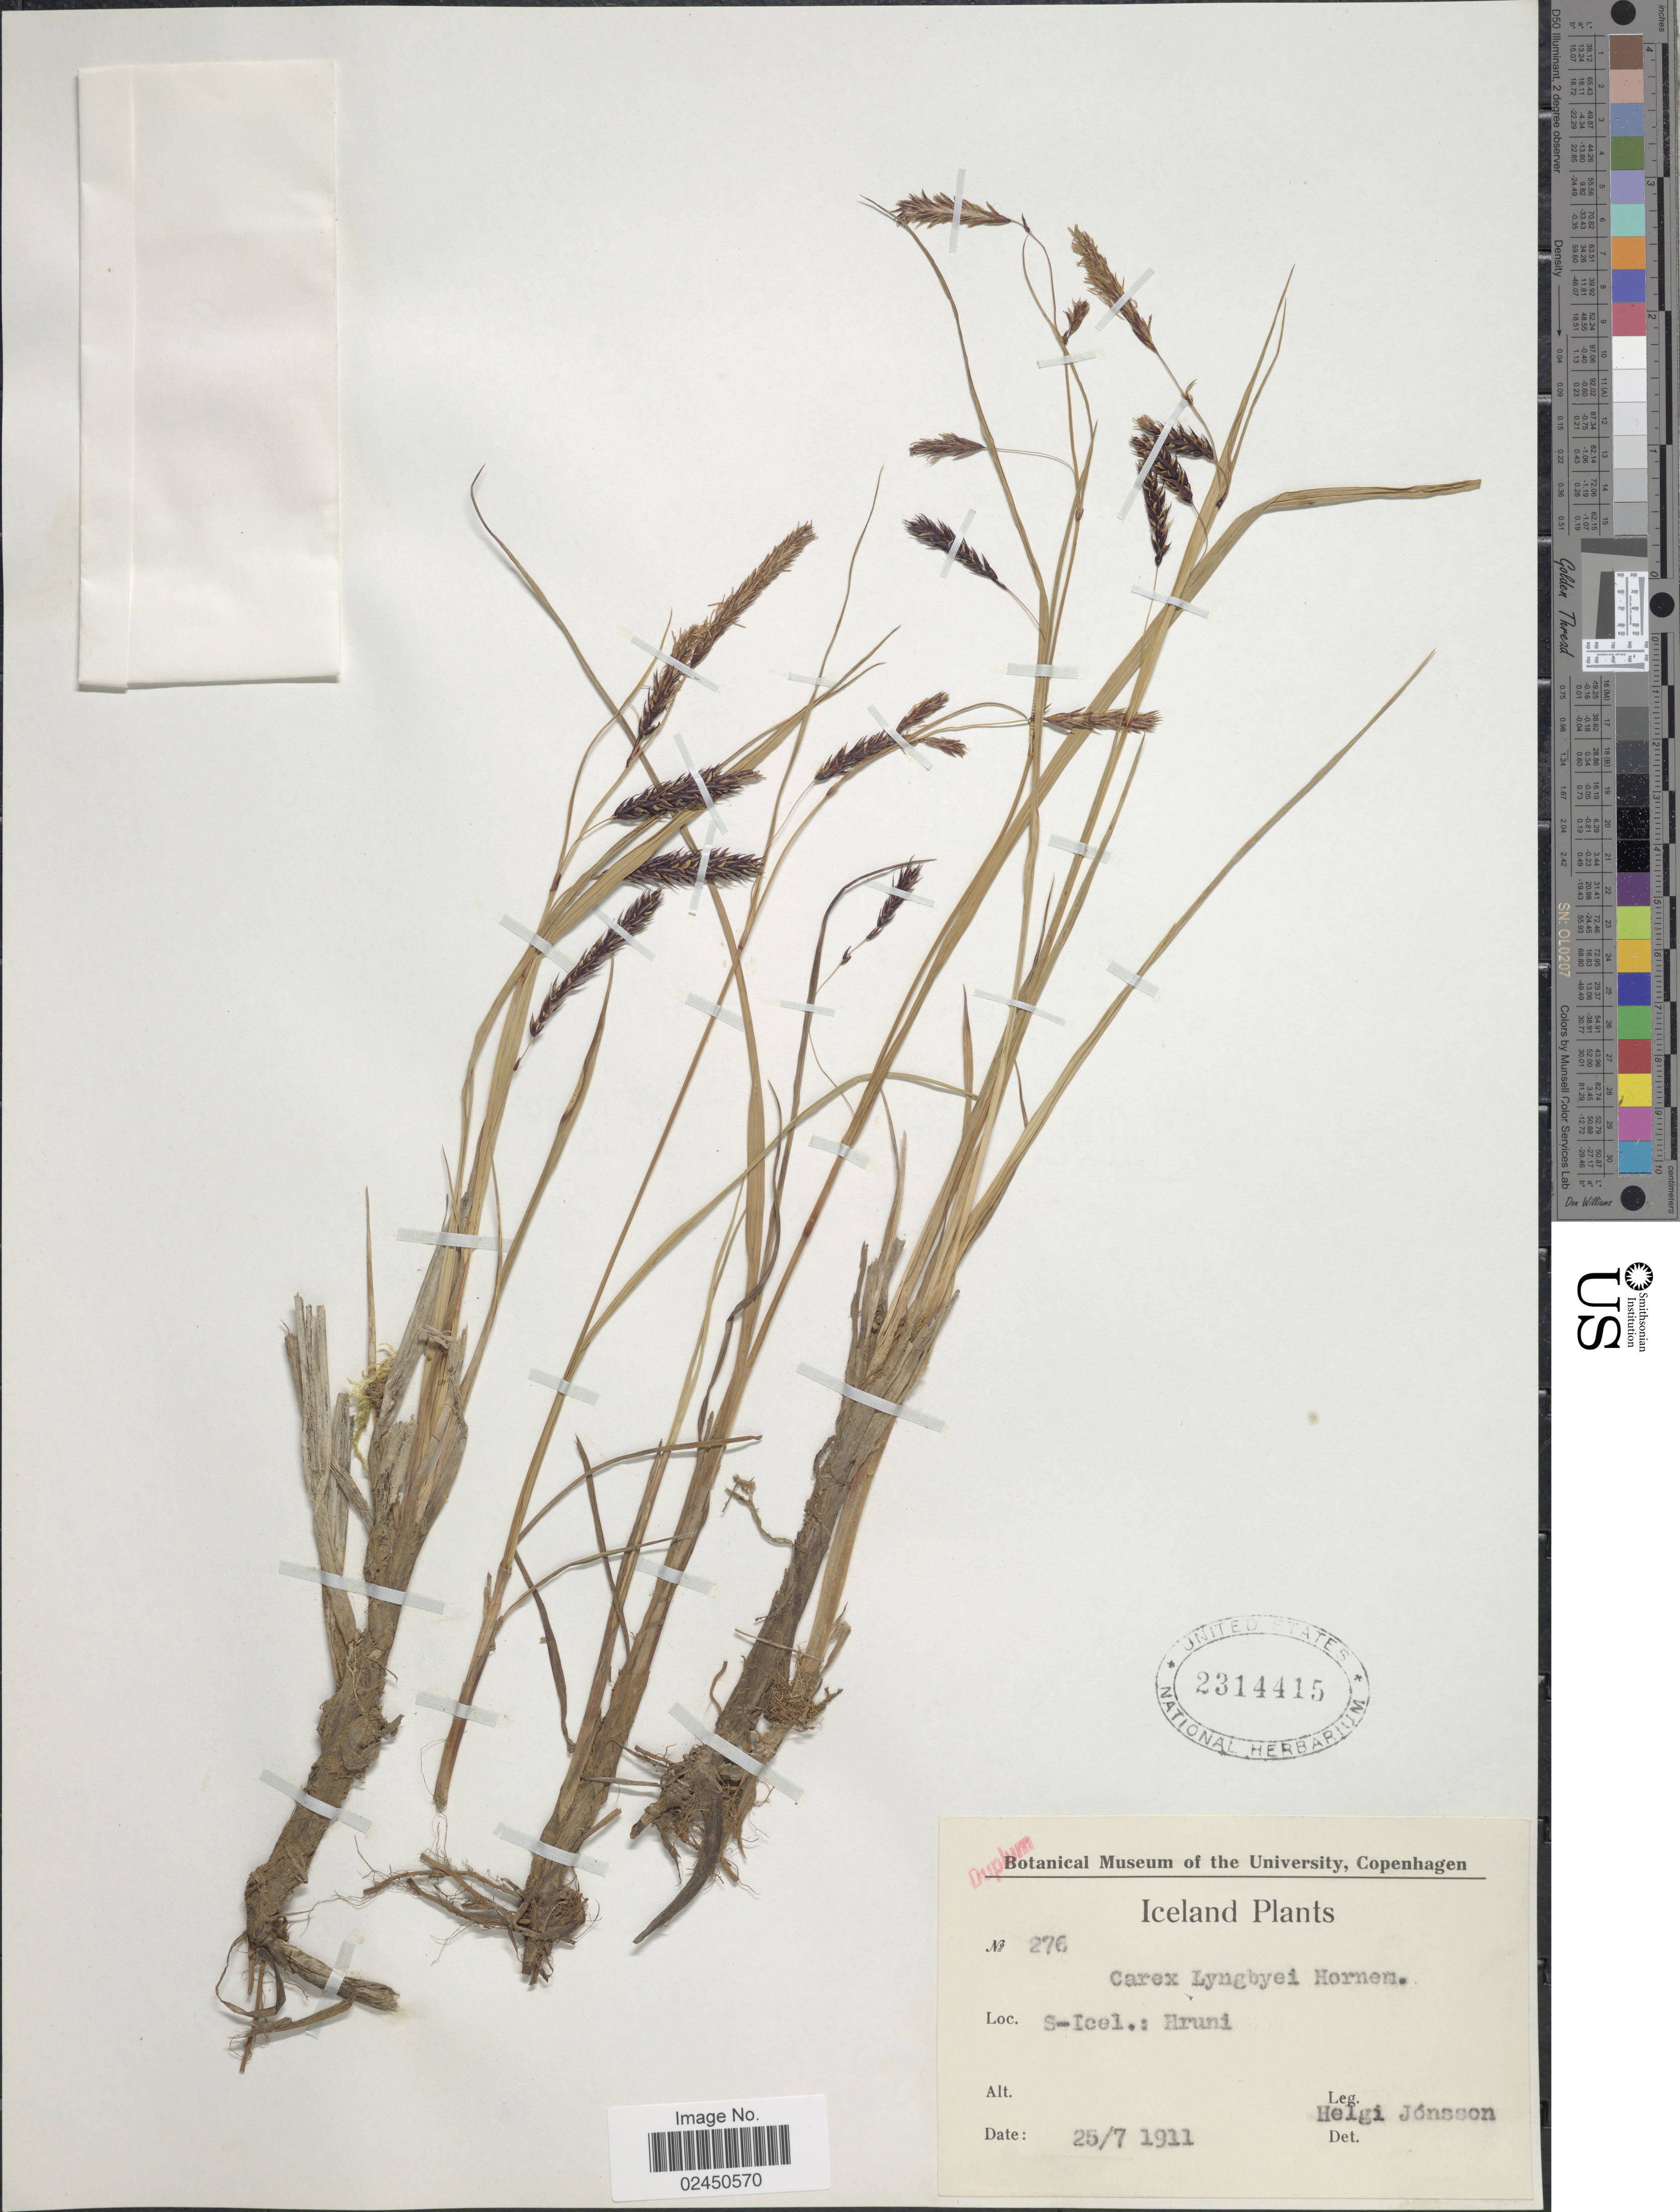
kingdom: Plantae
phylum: Tracheophyta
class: Liliopsida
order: Poales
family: Cyperaceae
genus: Carex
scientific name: Carex lyngbyei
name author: Hornem.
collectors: H. Jónsson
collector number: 276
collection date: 1911-07-25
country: Iceland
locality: S-Icel.: Hruni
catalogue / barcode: US 2314415